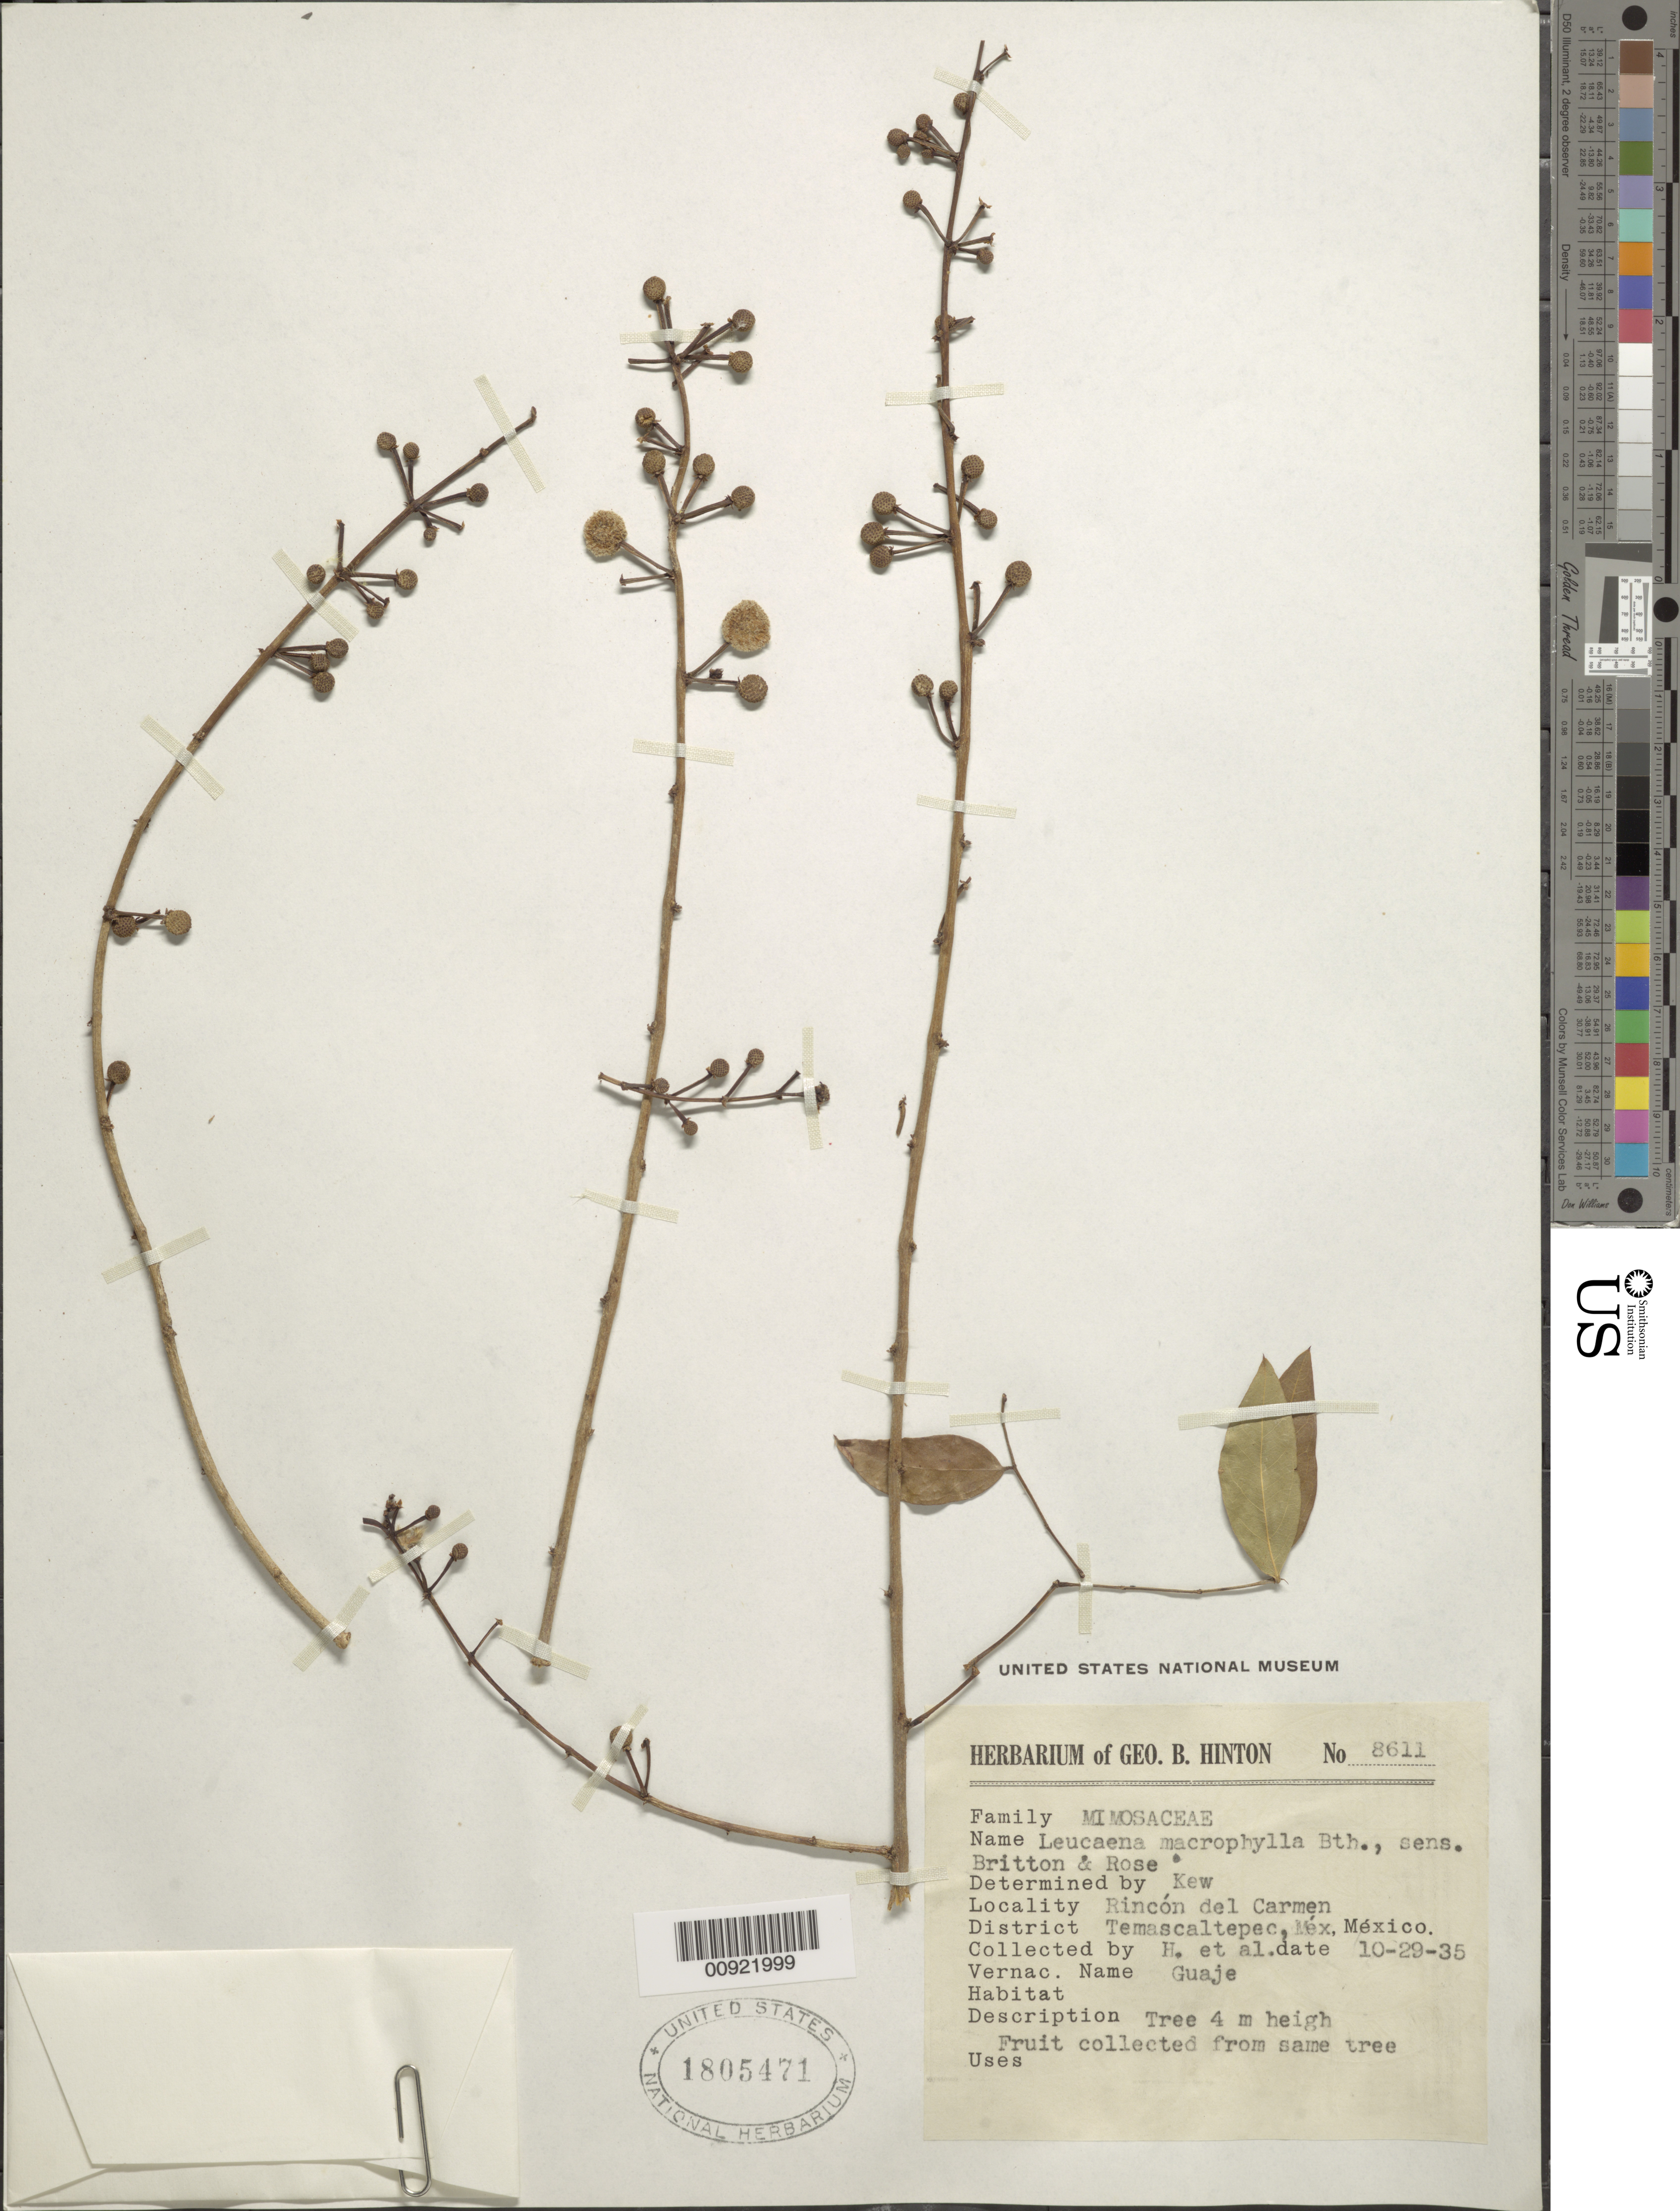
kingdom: Plantae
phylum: Tracheophyta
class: Magnoliopsida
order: Fabales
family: Fabaceae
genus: Leucaena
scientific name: Leucaena macrophylla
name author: Benth.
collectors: G. B. Hinton & et al.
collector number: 8611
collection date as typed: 29 Oct 1935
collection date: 1935-10-29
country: Mexico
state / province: México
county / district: Temascaltepec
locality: Rincón del Carmen, District Temascaltepec, State of Mexico.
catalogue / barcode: US 1805471